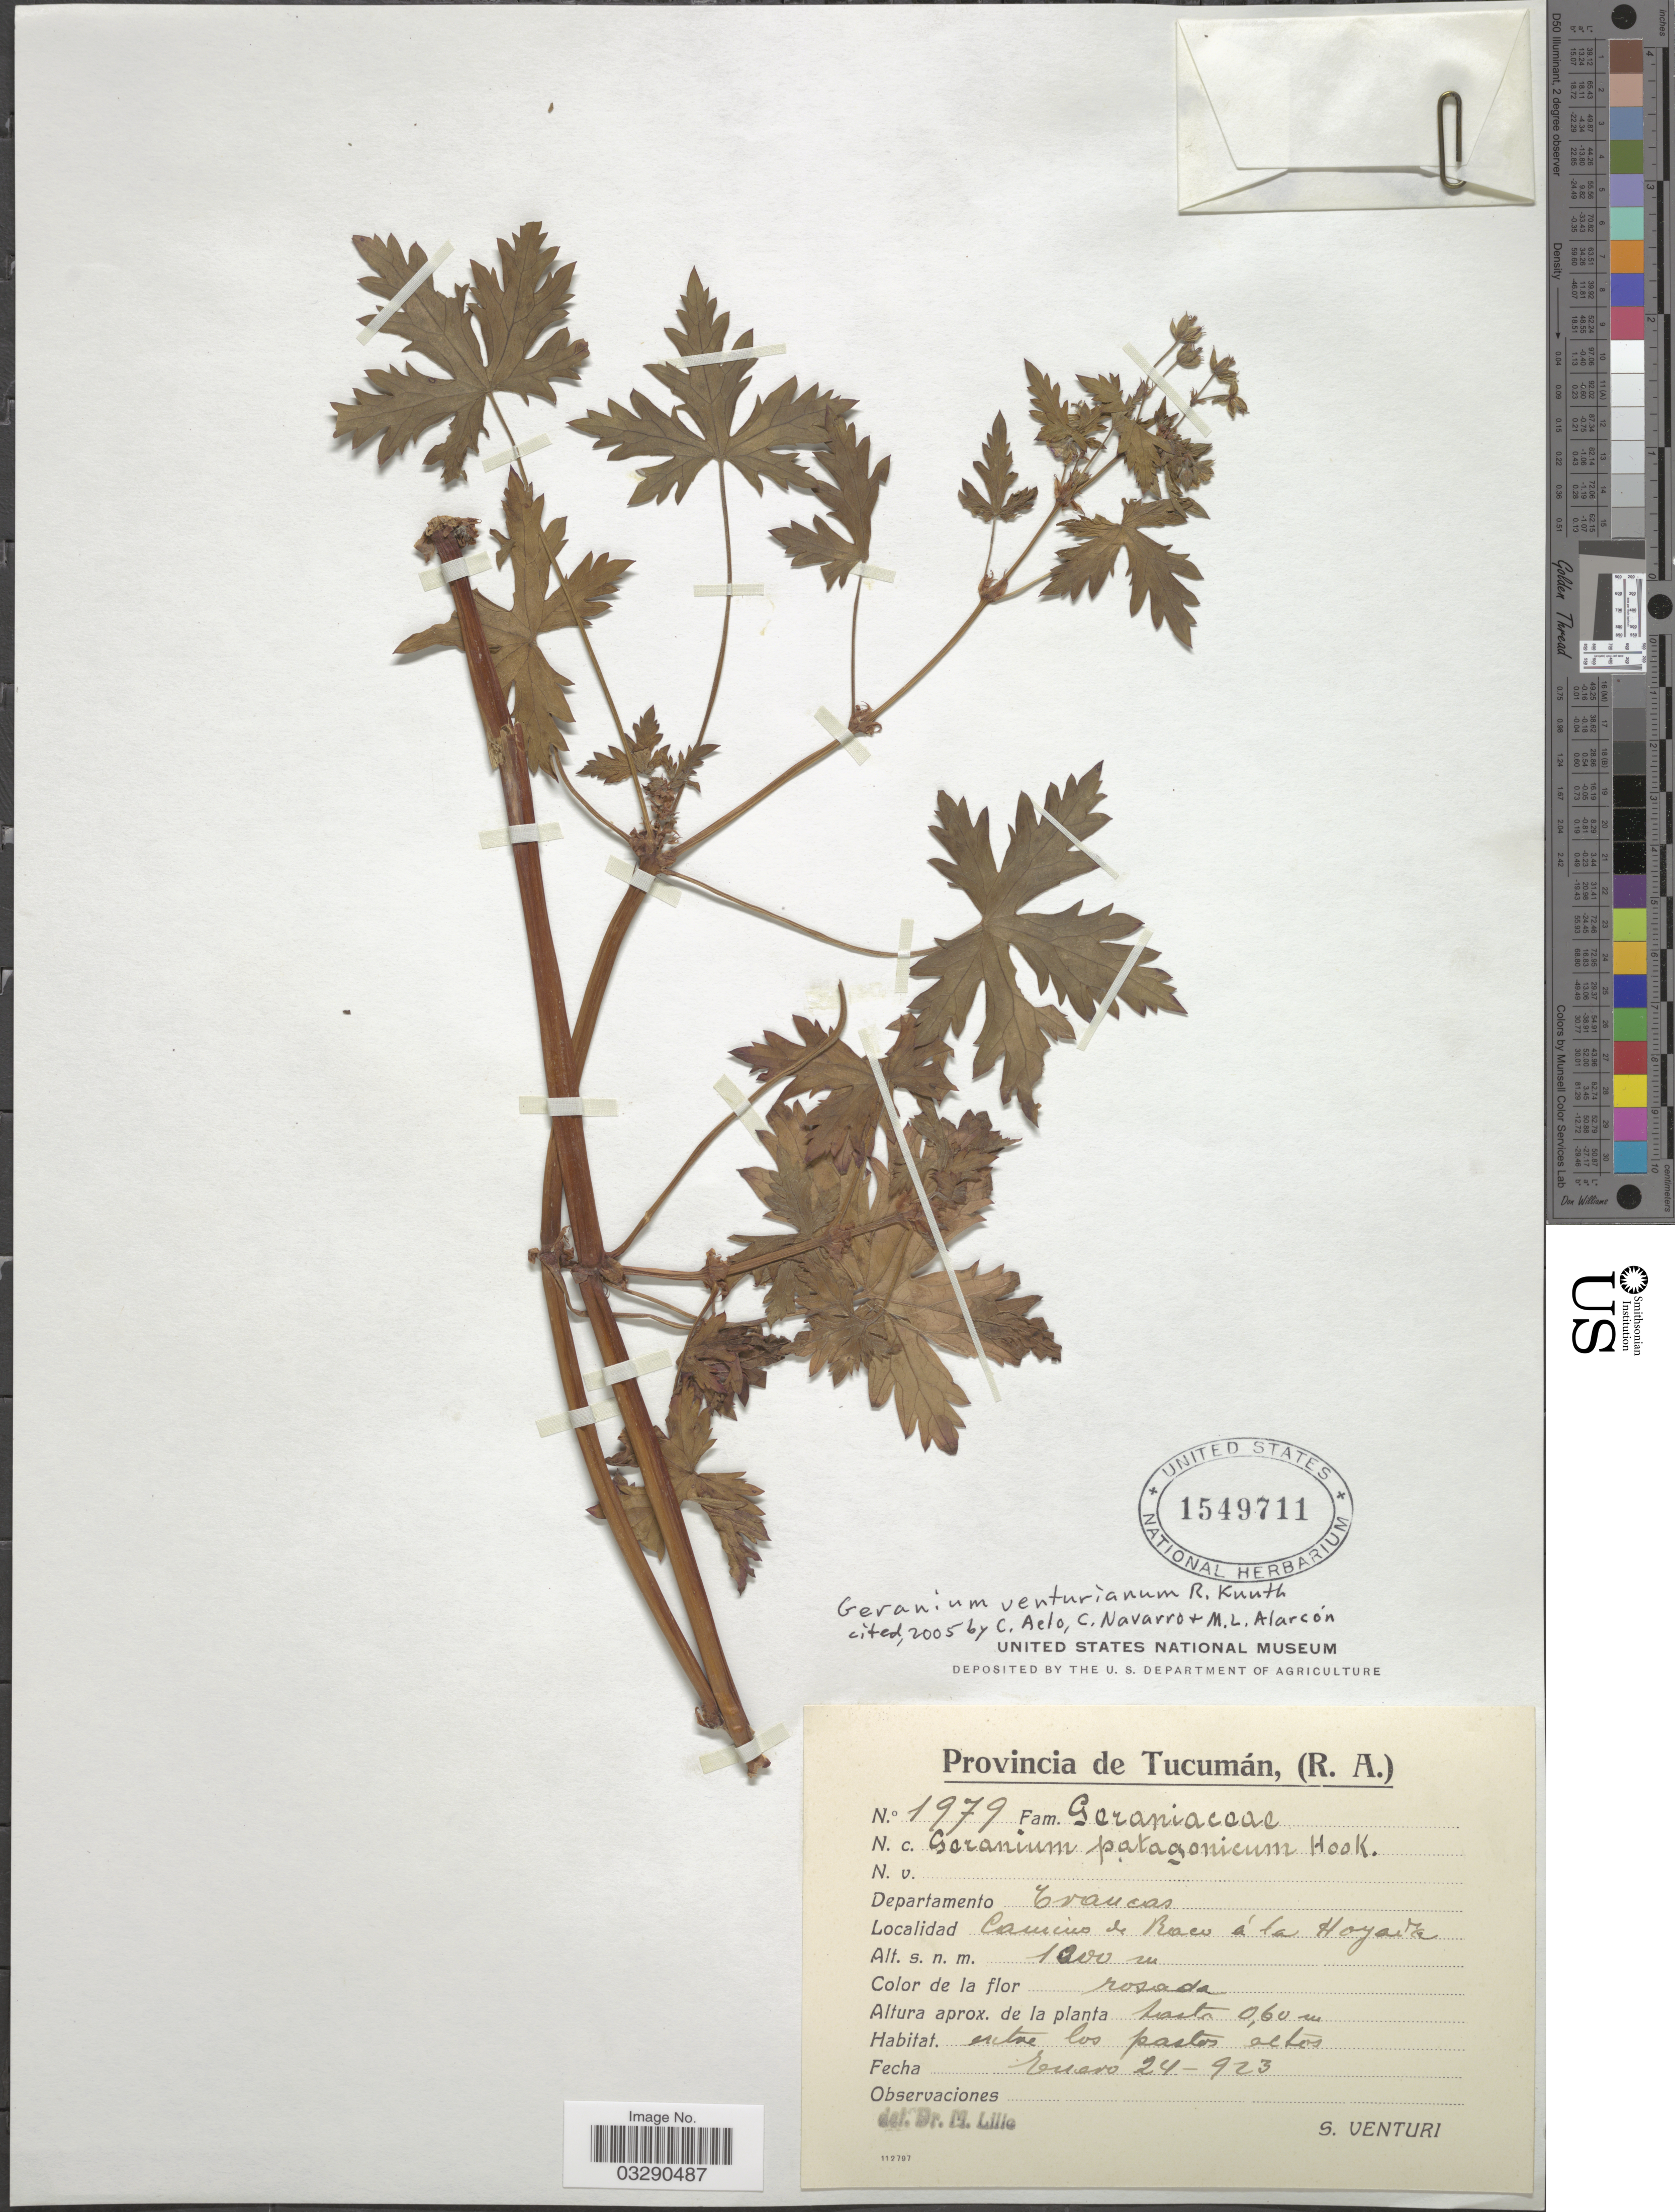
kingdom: Plantae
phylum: Tracheophyta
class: Magnoliopsida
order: Geraniales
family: Geraniaceae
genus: Geranium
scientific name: Geranium venturianum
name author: R. Knuth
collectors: S. Venturi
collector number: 1979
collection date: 1923-01-24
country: Argentina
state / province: Tucuman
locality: Departamento Trancas. Camino de Raco á la Hoyada.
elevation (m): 1000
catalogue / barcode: US 1549711